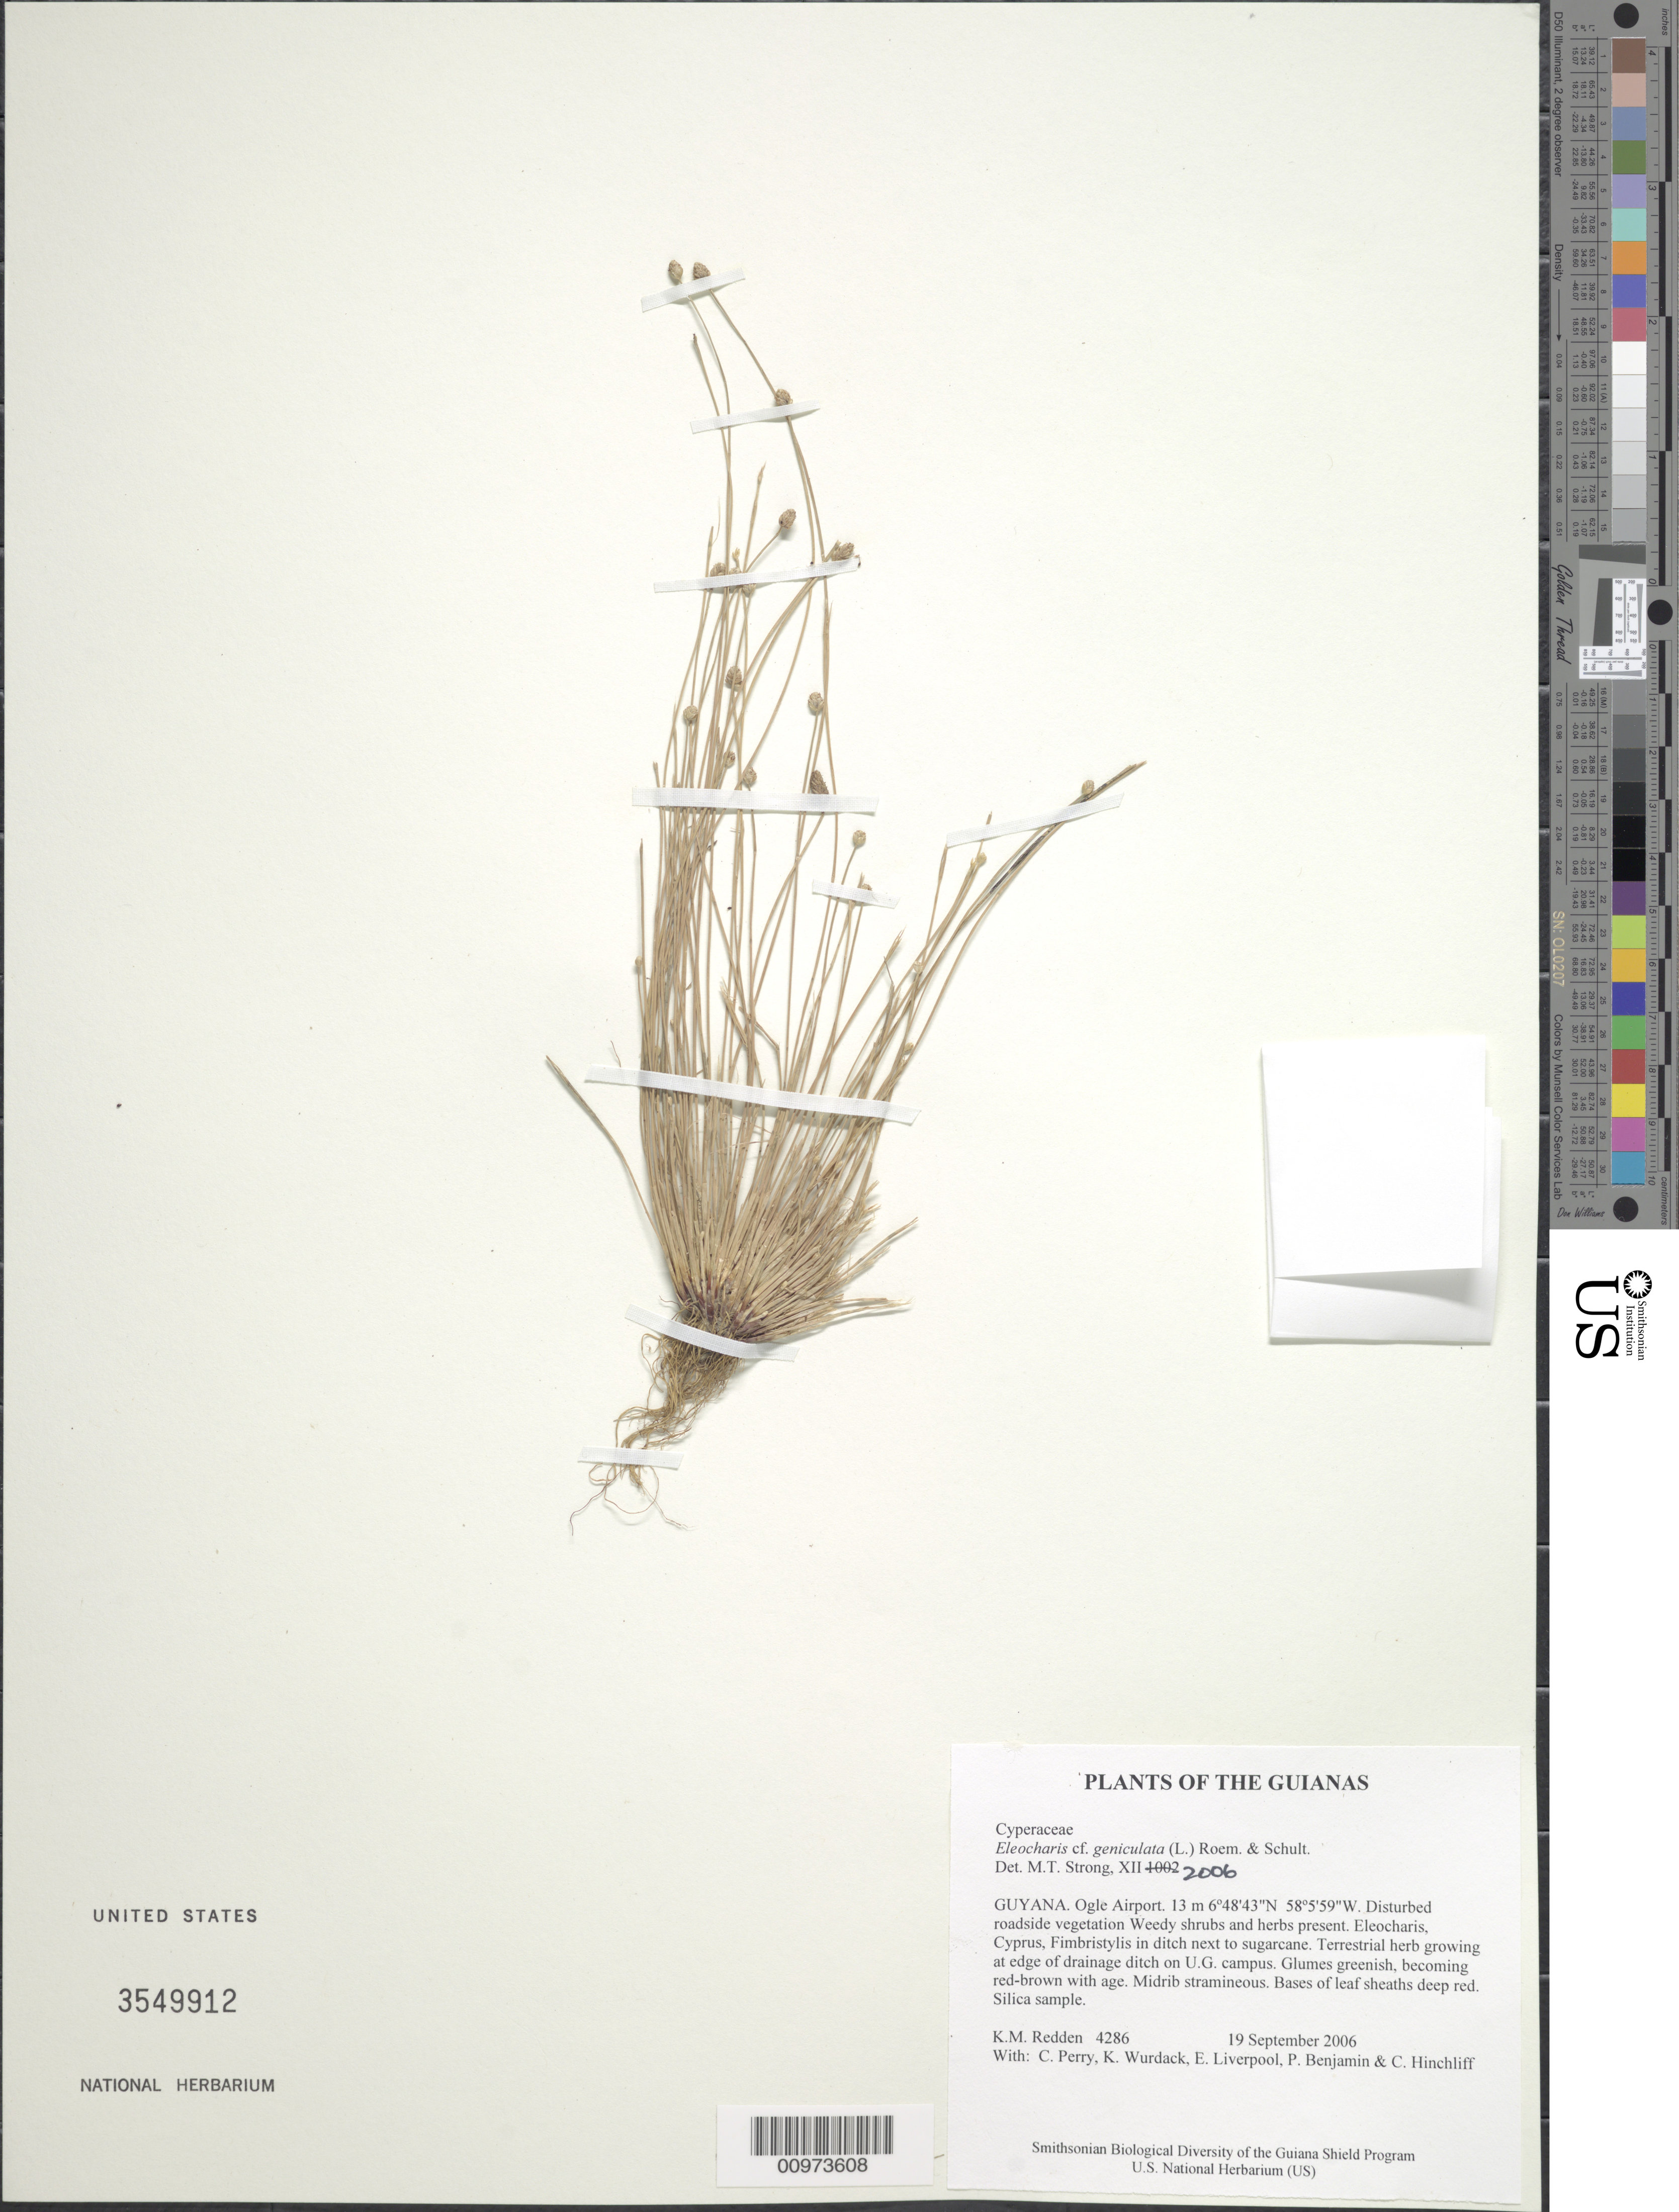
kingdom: Plantae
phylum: Tracheophyta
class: Liliopsida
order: Poales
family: Cyperaceae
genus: Eleocharis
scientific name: Eleocharis geniculata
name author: (L.) Roem. & Schult.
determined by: Strong, M. T., (US), Smithsonian Institution - National Museum of Natural History (UNITED STATES)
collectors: K. M. Redden, C. Perry, K. Wurdack, E. Liverpool, P. Benjamin & C. E. Hinchliff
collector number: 4286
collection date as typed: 19 September 2006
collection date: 2006-09-19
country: Guyana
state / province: Demerara-Mahaica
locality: Ogle Airport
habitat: Disturbed roadside vegetation. Weedy shrubs and herbs present. Eleocharis, Cyprus, Fimbristylis in ditch next to sugarcane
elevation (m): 13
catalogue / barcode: US 3549912